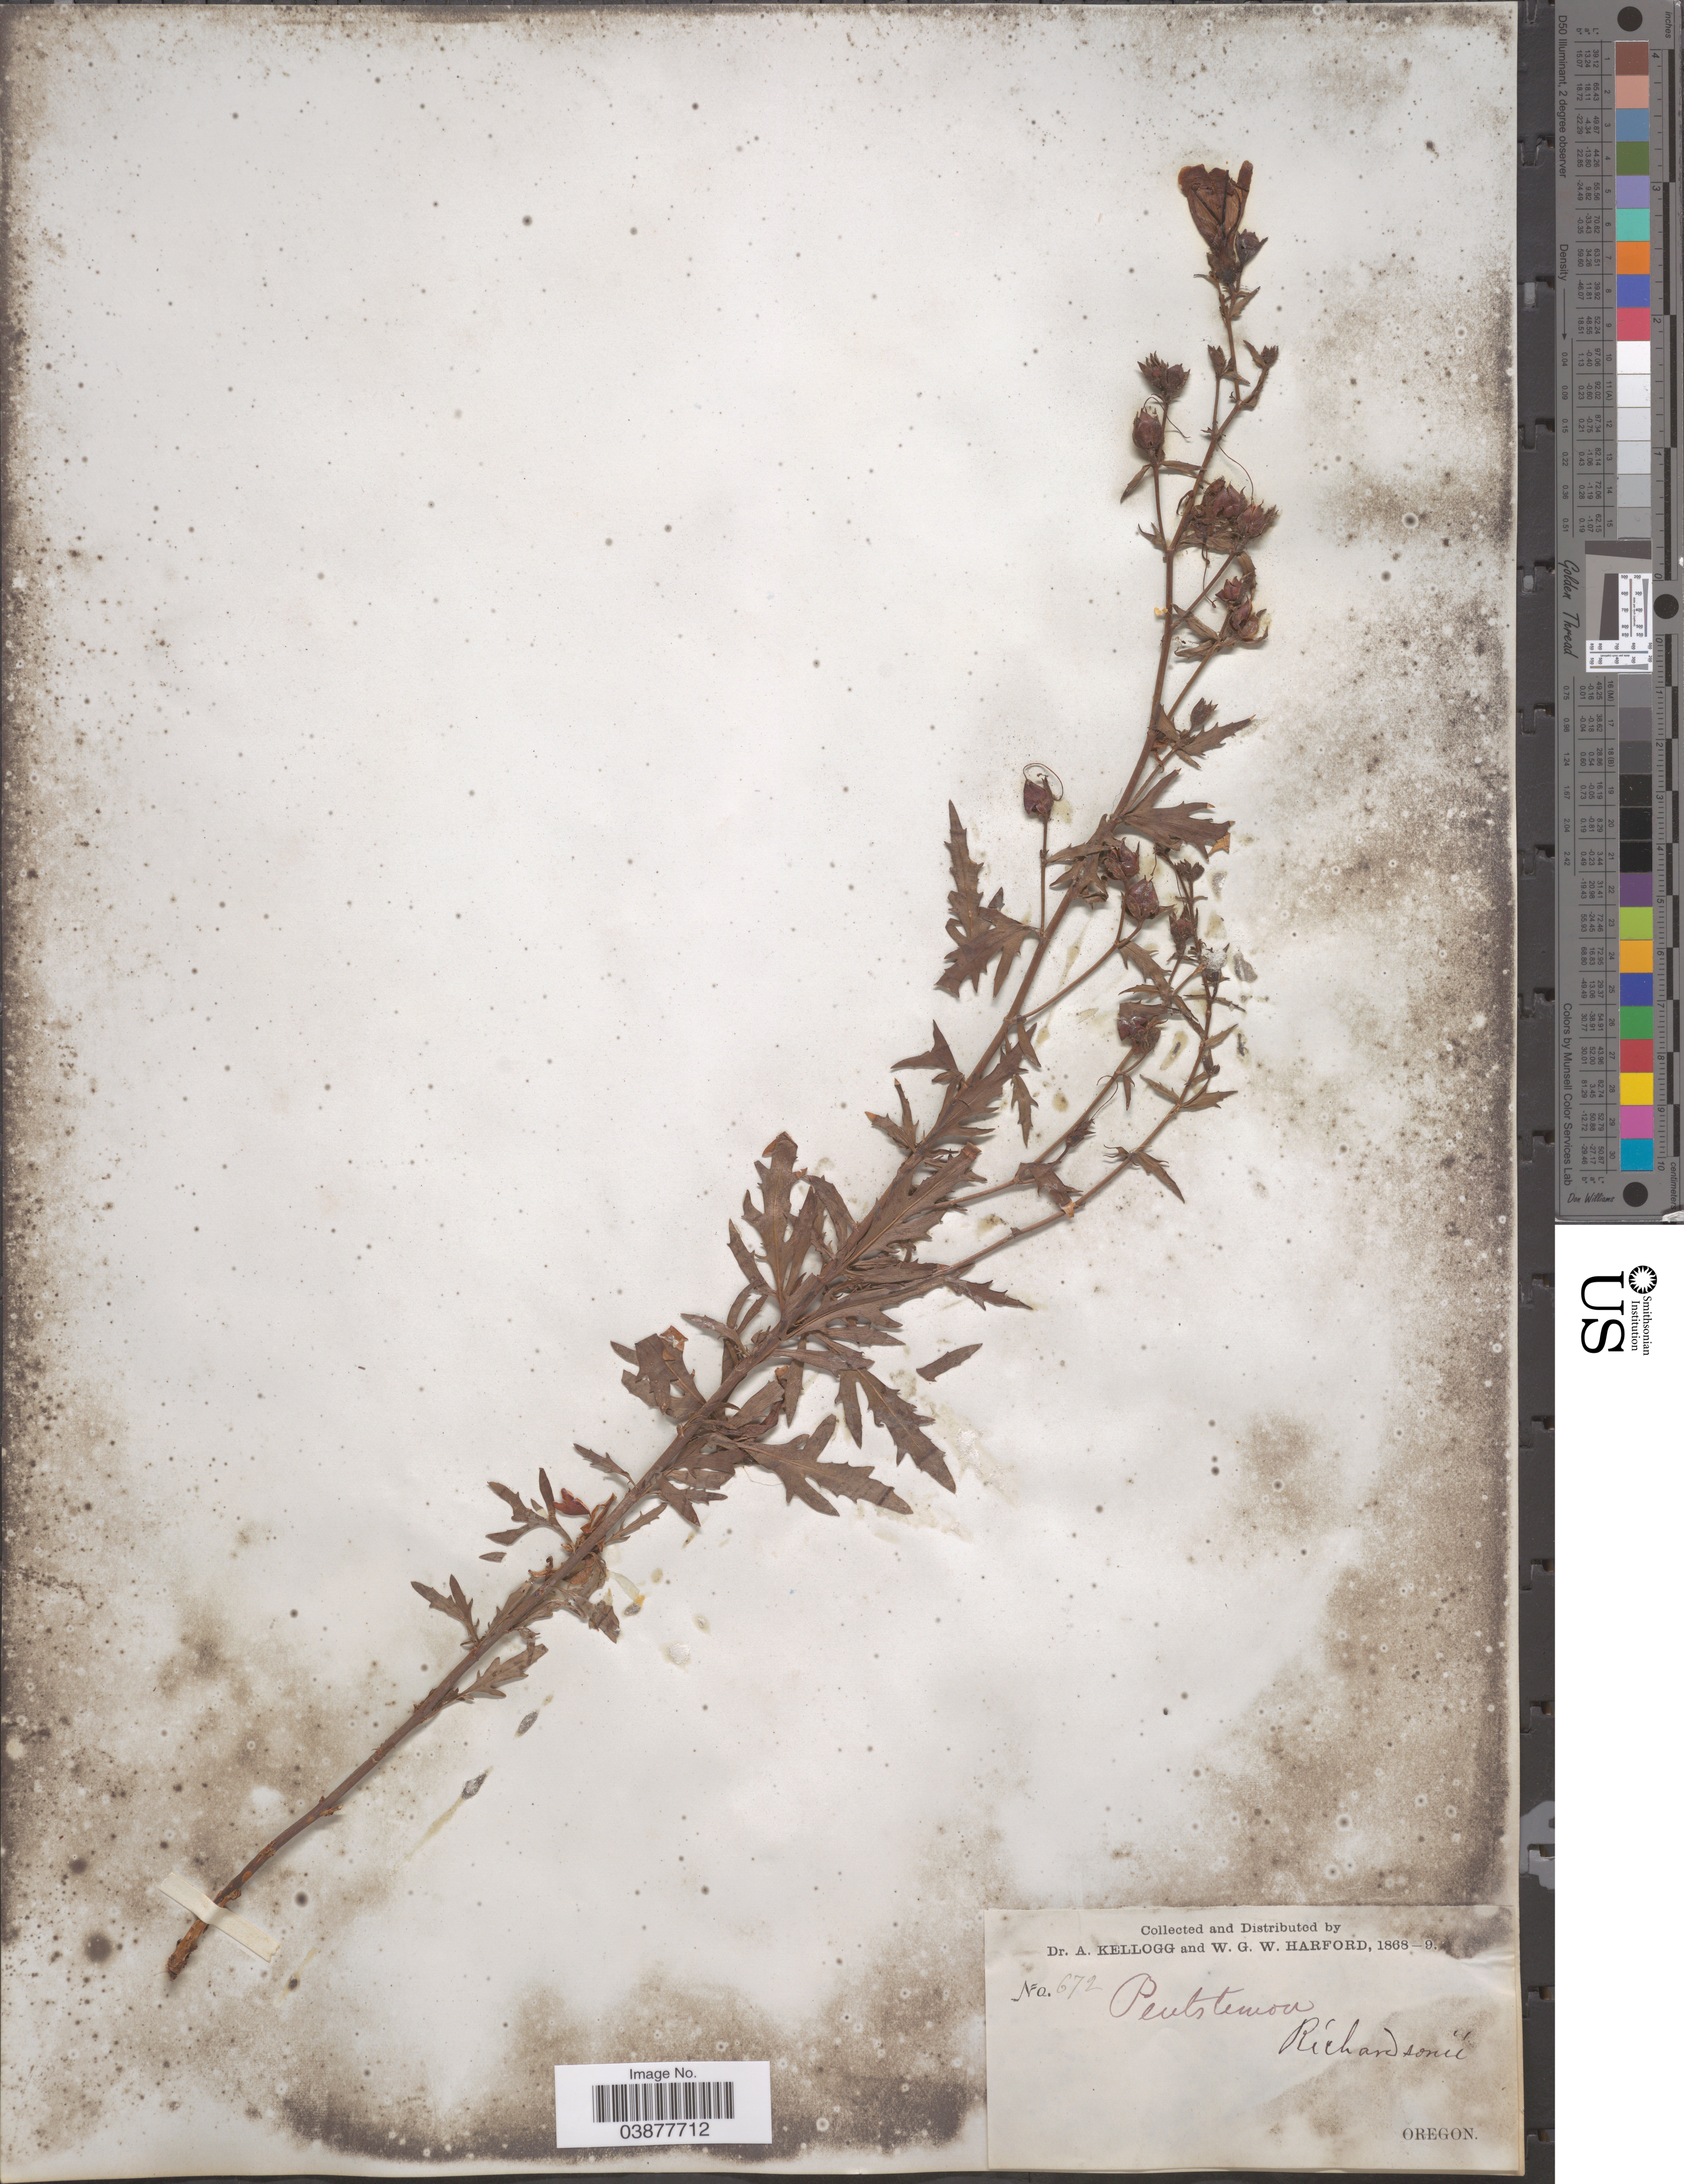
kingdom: Plantae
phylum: Tracheophyta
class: Magnoliopsida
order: Lamiales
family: Plantaginaceae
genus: Penstemon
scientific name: Penstemon richardsonii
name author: Douglas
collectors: W. G. W. Harford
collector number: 672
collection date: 1868/1869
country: United States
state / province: Oregon